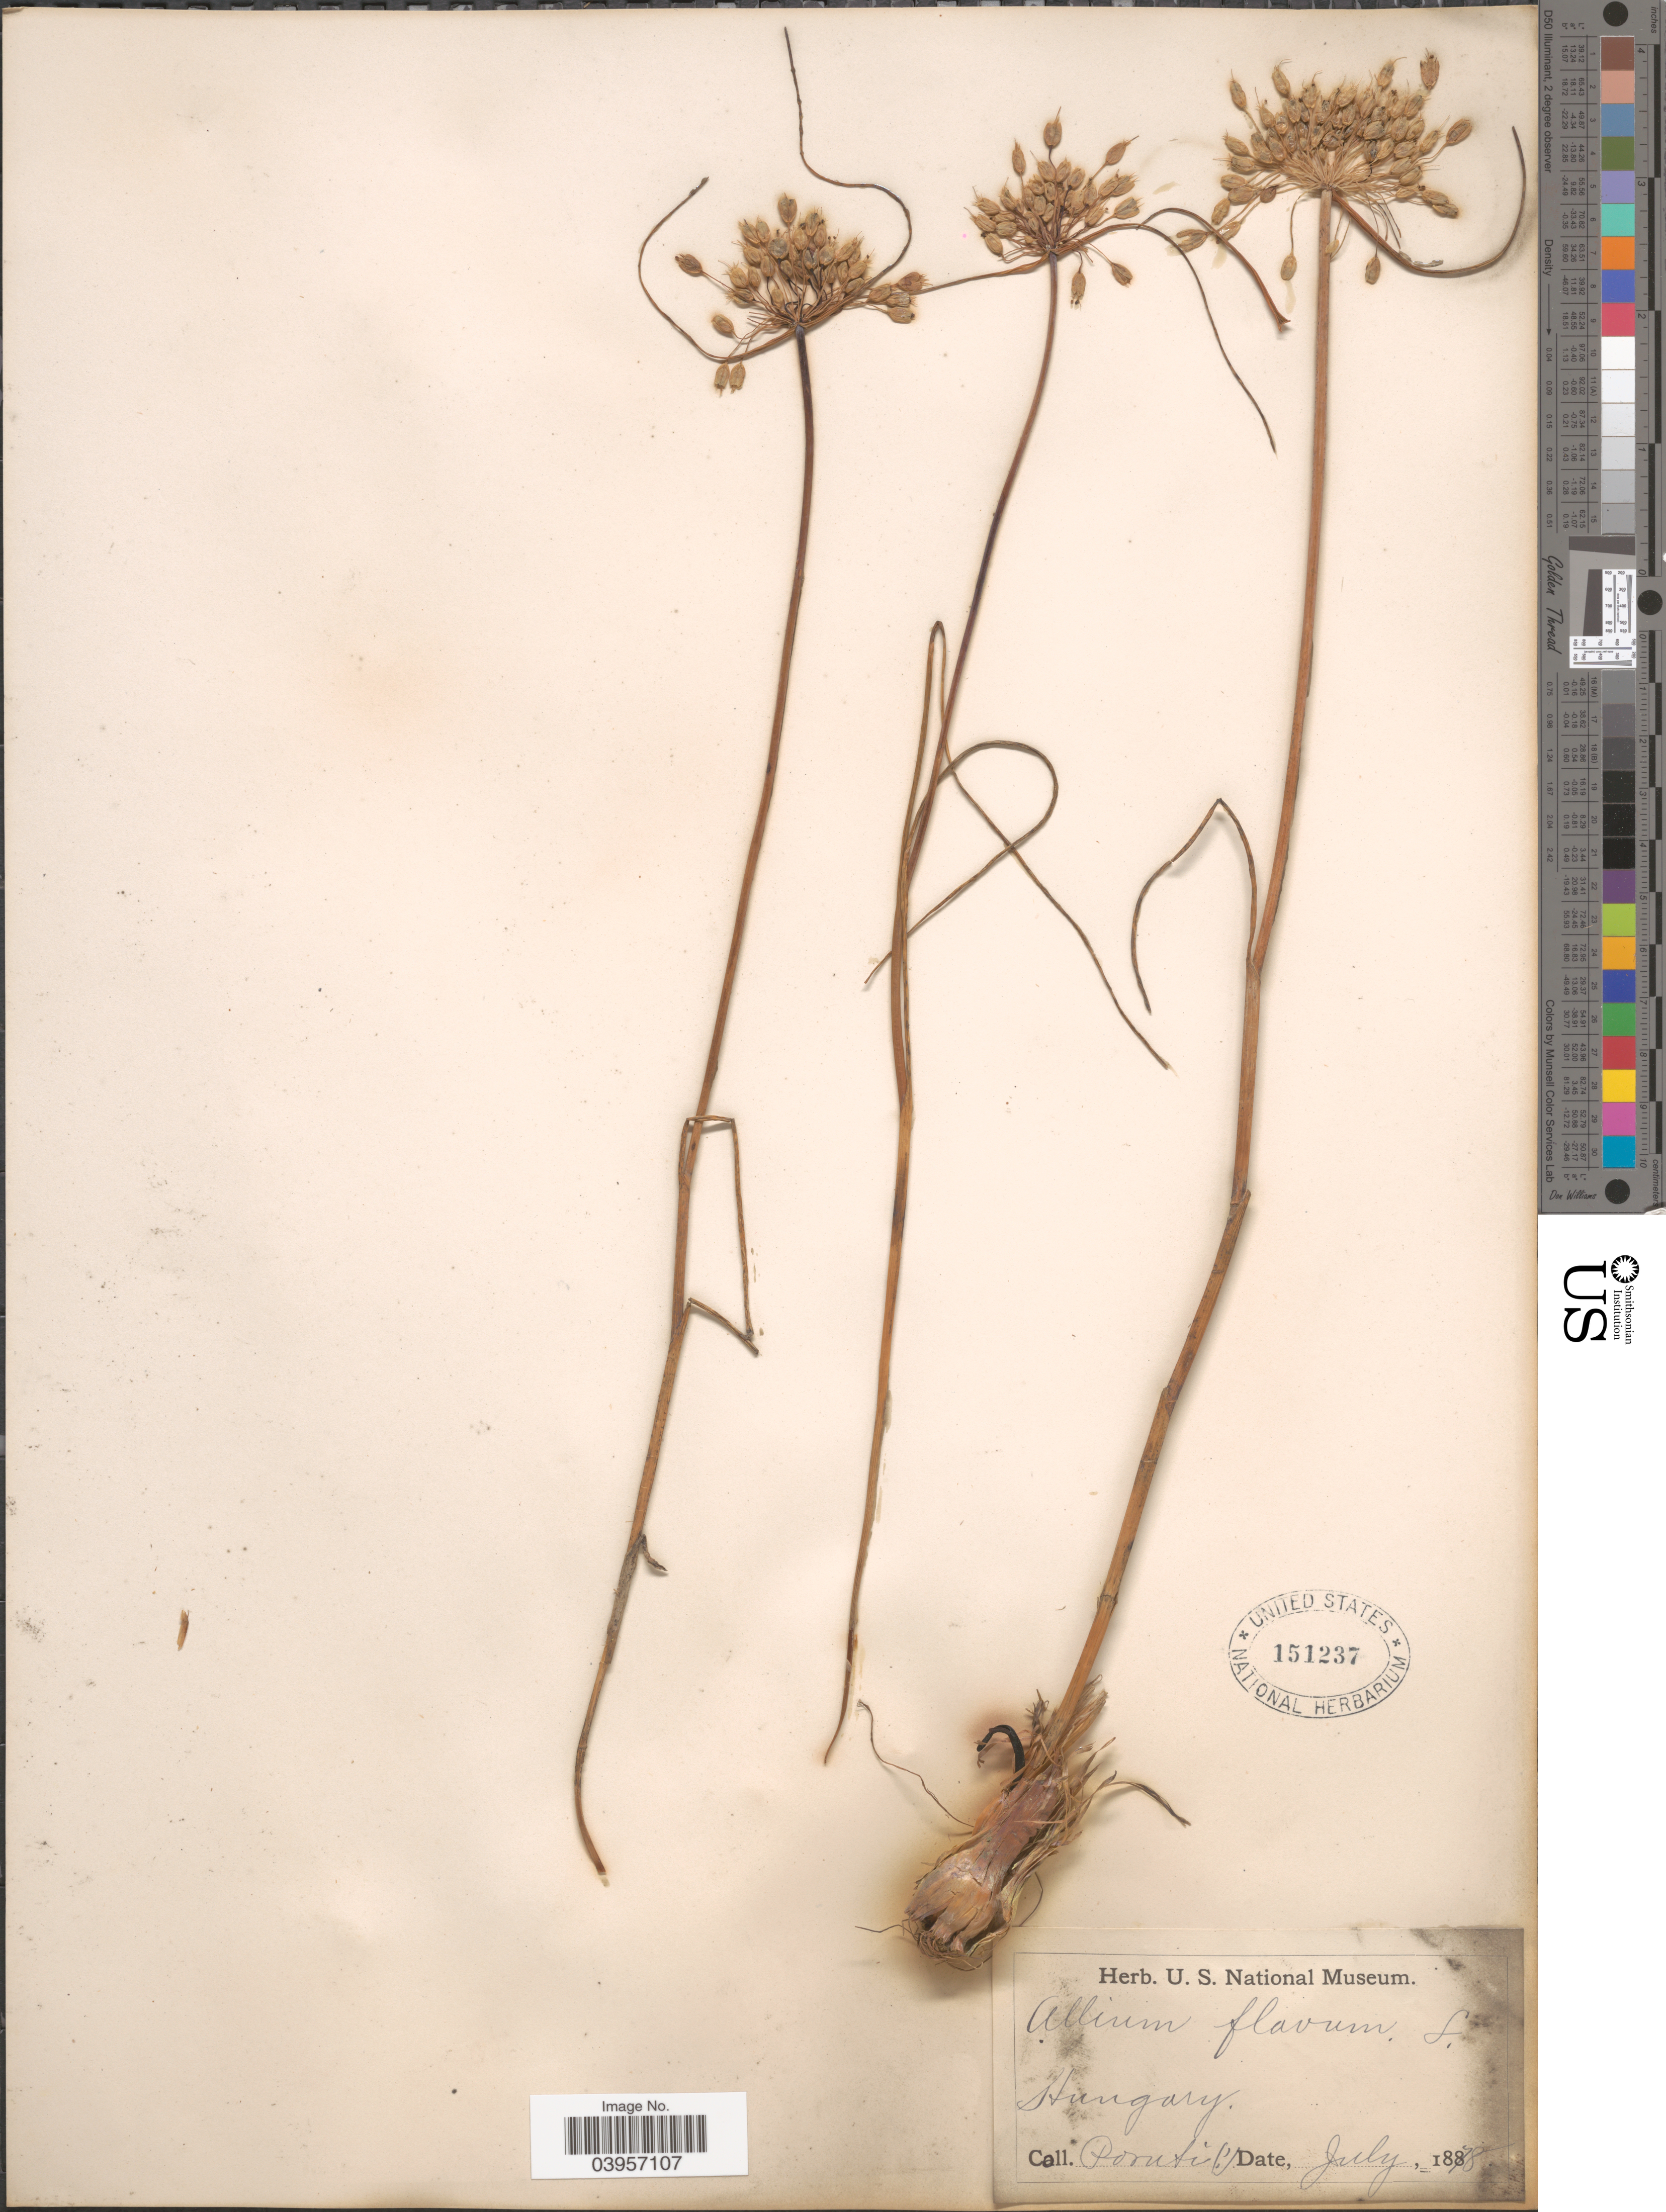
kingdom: Plantae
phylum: Tracheophyta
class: Liliopsida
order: Asparagales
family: Amaryllidaceae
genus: Allium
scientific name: Allium flavum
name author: L.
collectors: -. Porntin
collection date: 1878-07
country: Hungary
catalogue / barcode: US 151237